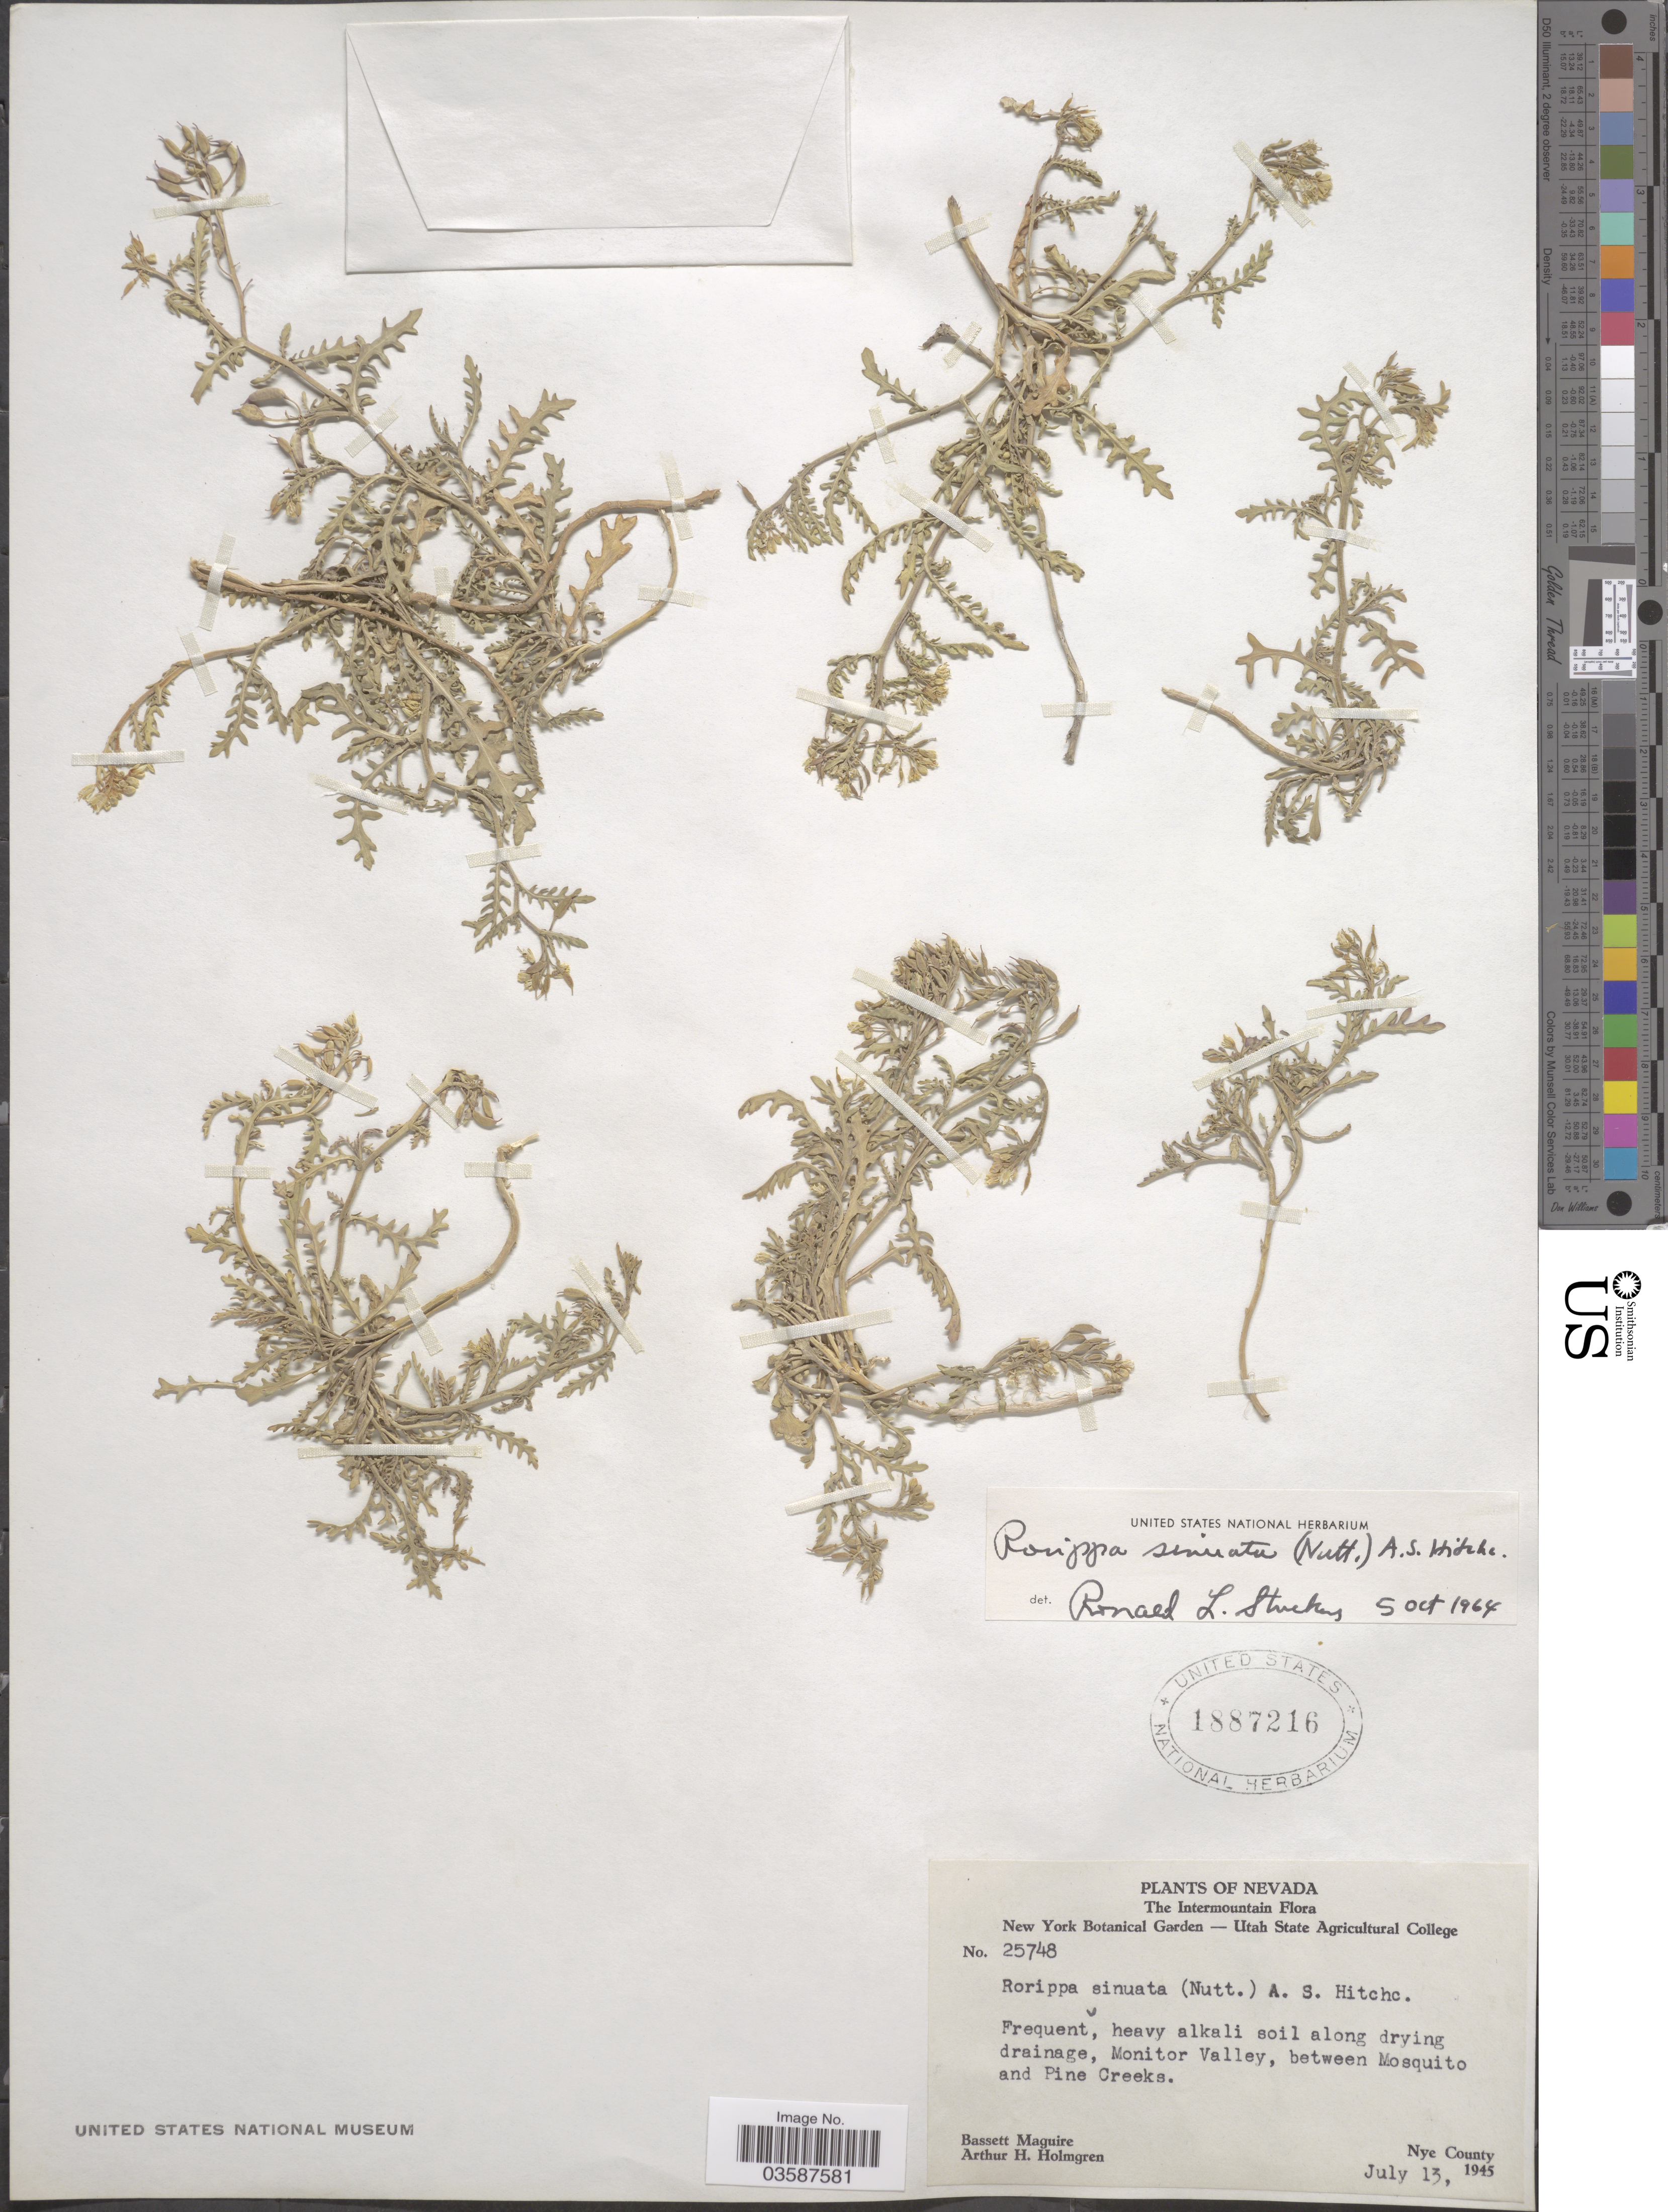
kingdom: Plantae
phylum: Tracheophyta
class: Magnoliopsida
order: Brassicales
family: Brassicaceae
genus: Rorippa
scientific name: Rorippa sinuata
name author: (Nutt.) Hitchc.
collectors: B. Maguire & A. H. Holmgren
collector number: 25748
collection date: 1945-07-13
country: United States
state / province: Nevada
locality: The Intermountain. Heavy alkali soil along drying drainage, Monitor Valley, between Mosquito and Pine Creeks. Nye County.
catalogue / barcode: US 1887216